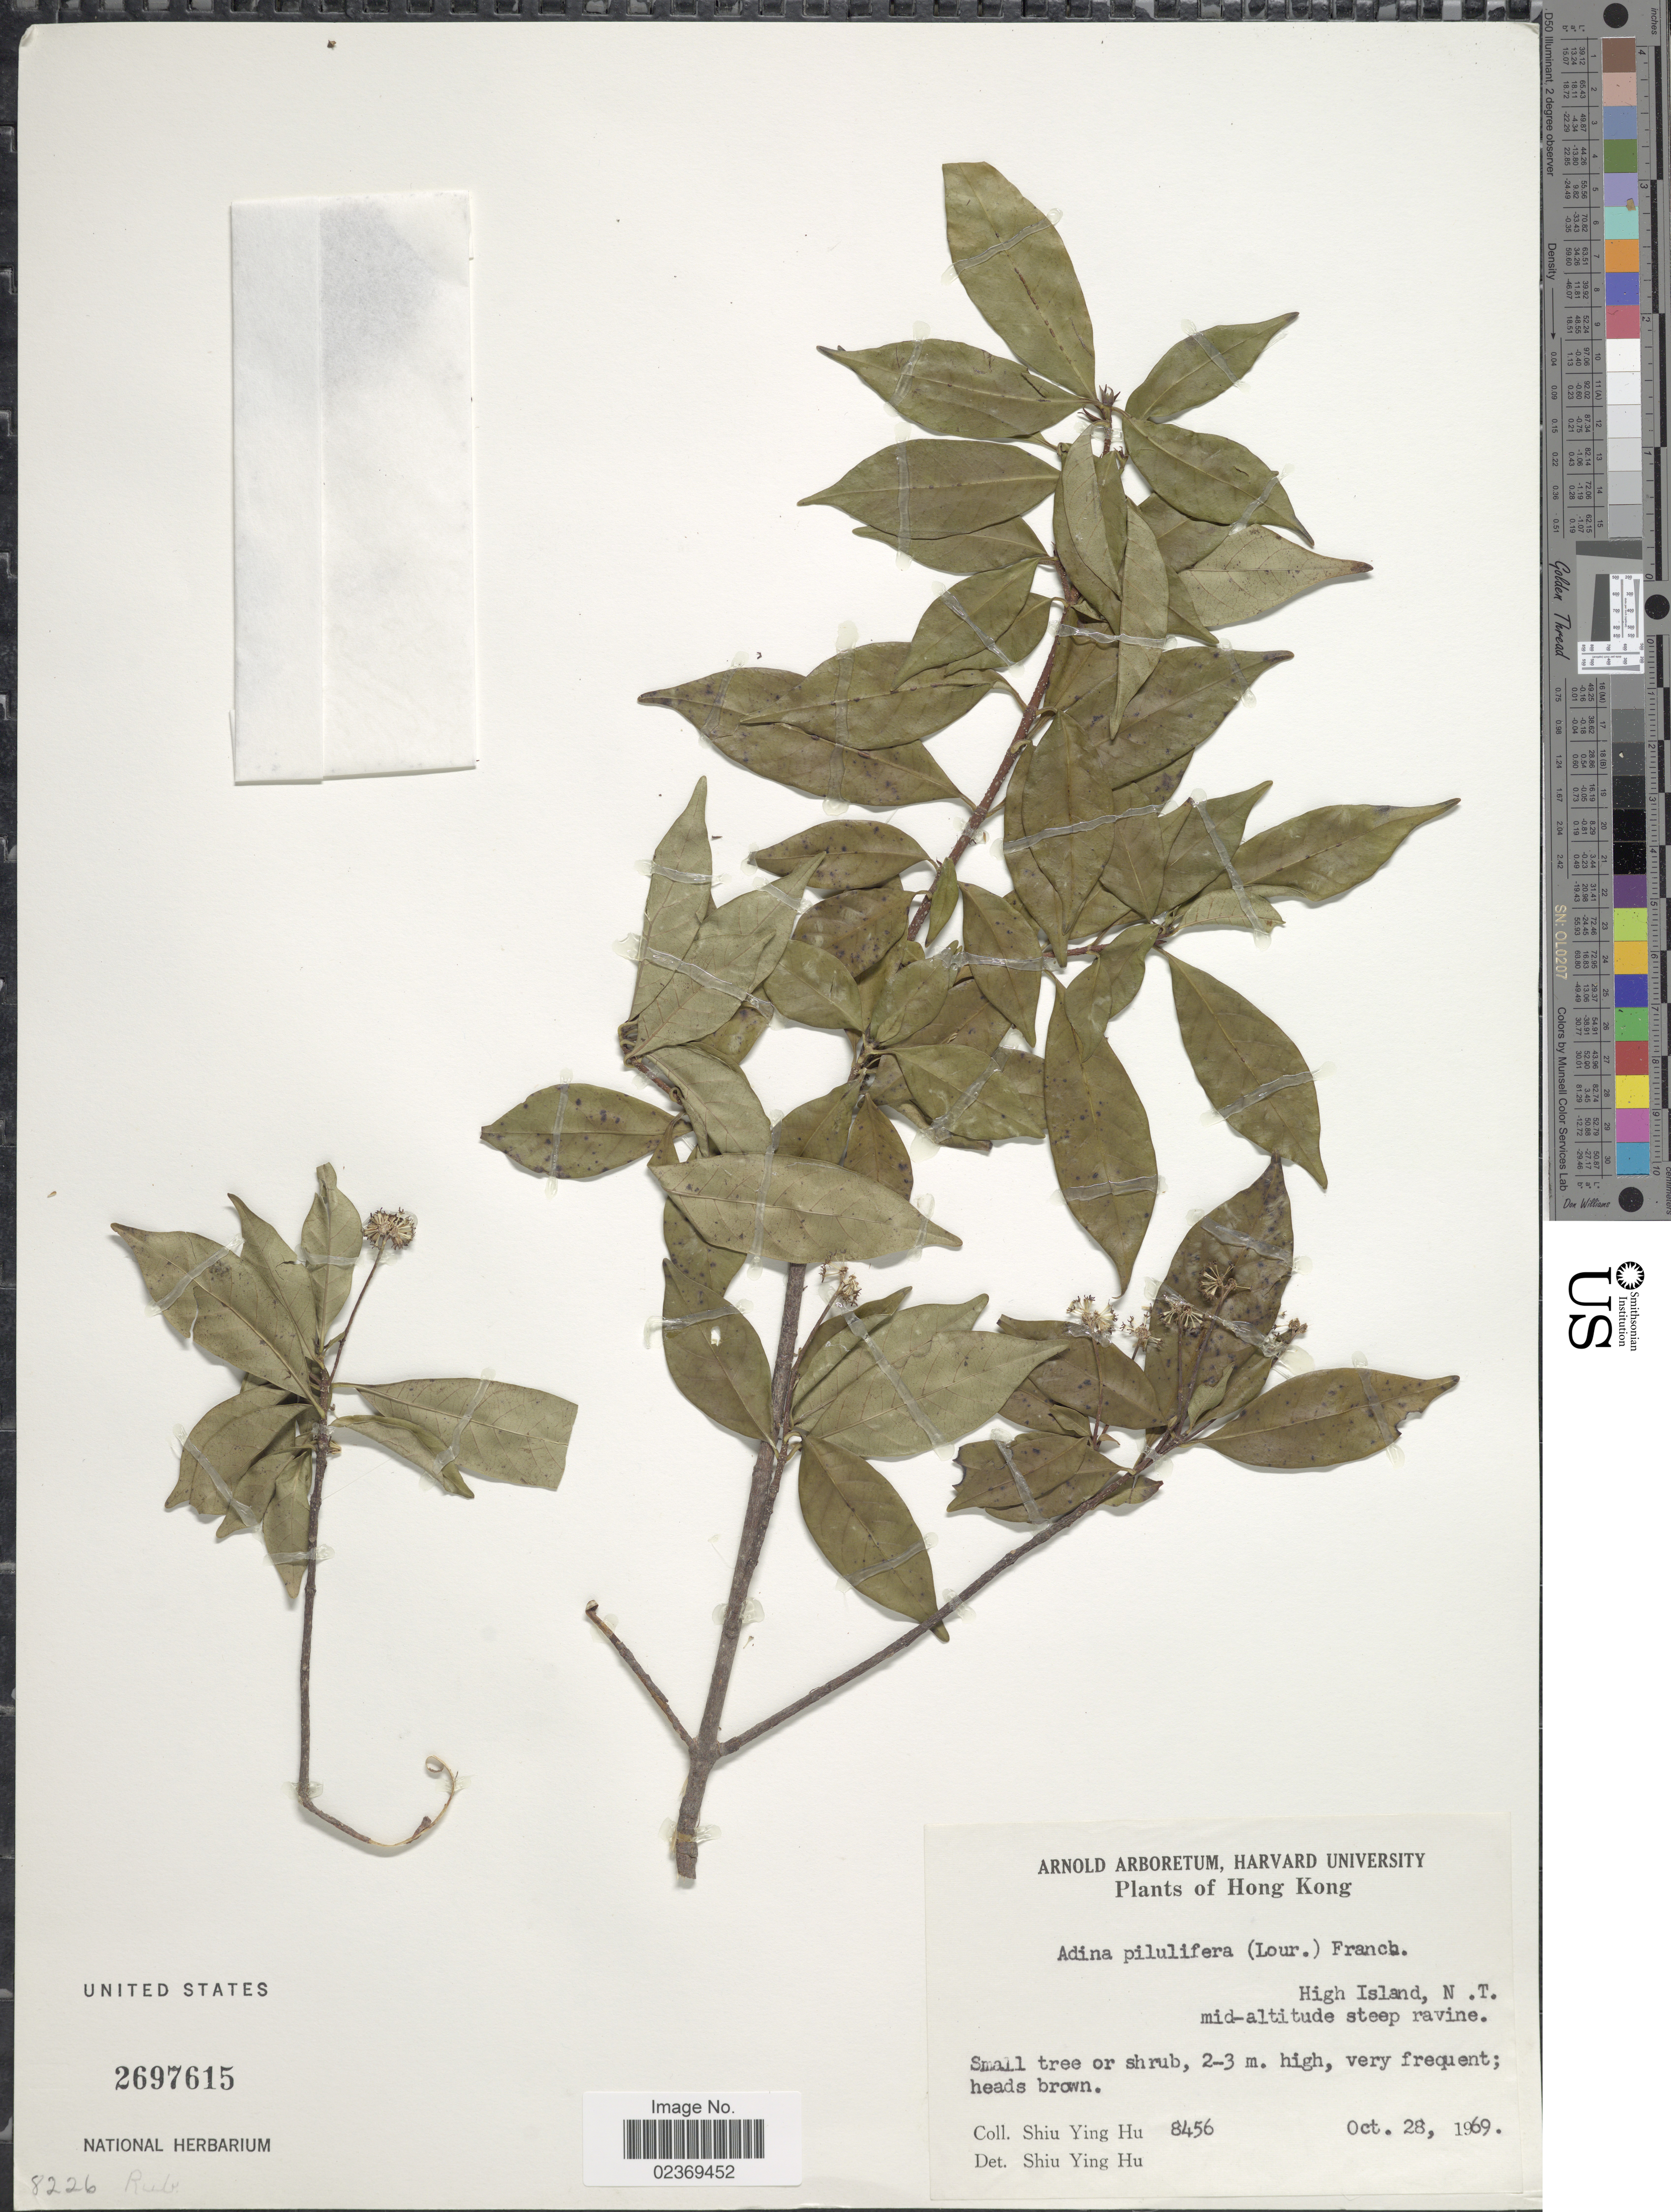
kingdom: Plantae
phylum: Tracheophyta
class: Magnoliopsida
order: Gentianales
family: Rubiaceae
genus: Adina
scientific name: Adina pilulifera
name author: (Lam.) Franch. & Drake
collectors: S. Y. Hu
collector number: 8456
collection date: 1969-10-28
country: China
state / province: Hong Kong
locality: High Island, N.T. mid-altitude [unsure placement] steep ravine.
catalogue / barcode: US 2697615